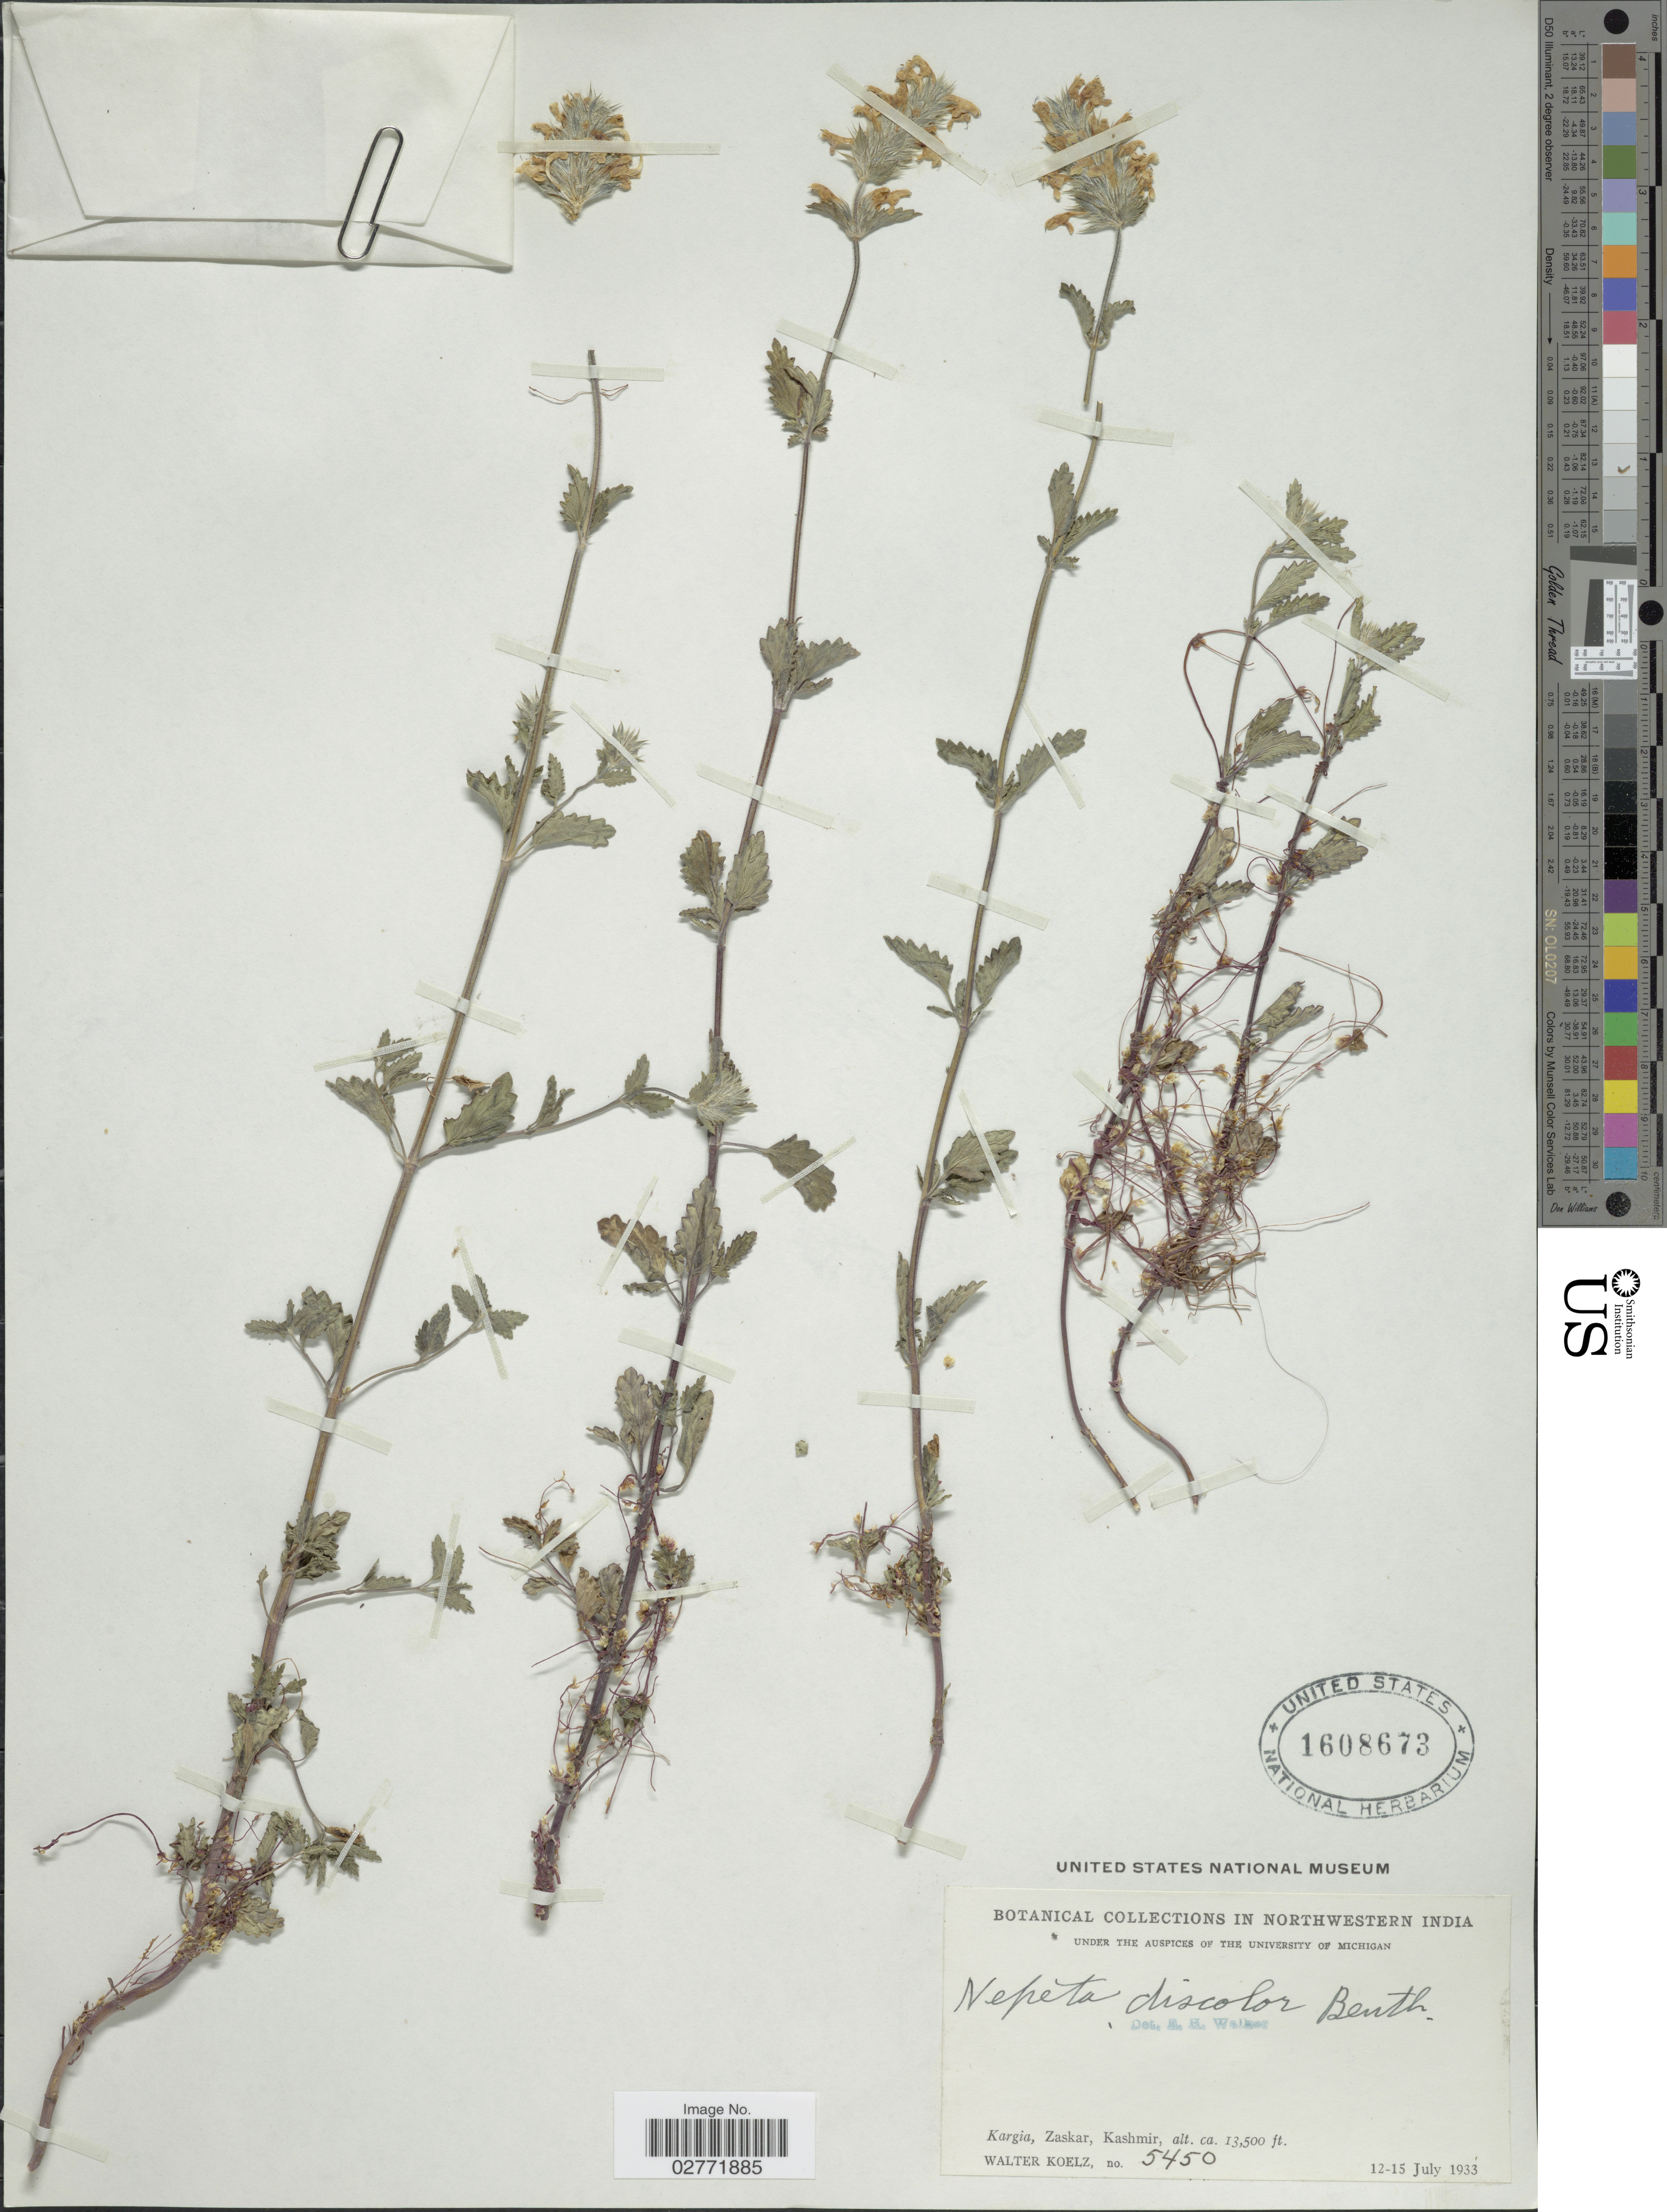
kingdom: Plantae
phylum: Tracheophyta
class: Magnoliopsida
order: Lamiales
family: Lamiaceae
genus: Nepeta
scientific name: Nepeta discolor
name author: Royle ex Benth.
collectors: W. N. Koelz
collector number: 5450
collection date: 1933-07-12/1933-07-15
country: India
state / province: Jammu and Kashmir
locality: Northwestern India, Kargia, Zaskar, Kashmir.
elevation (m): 4115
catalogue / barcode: US 1608673